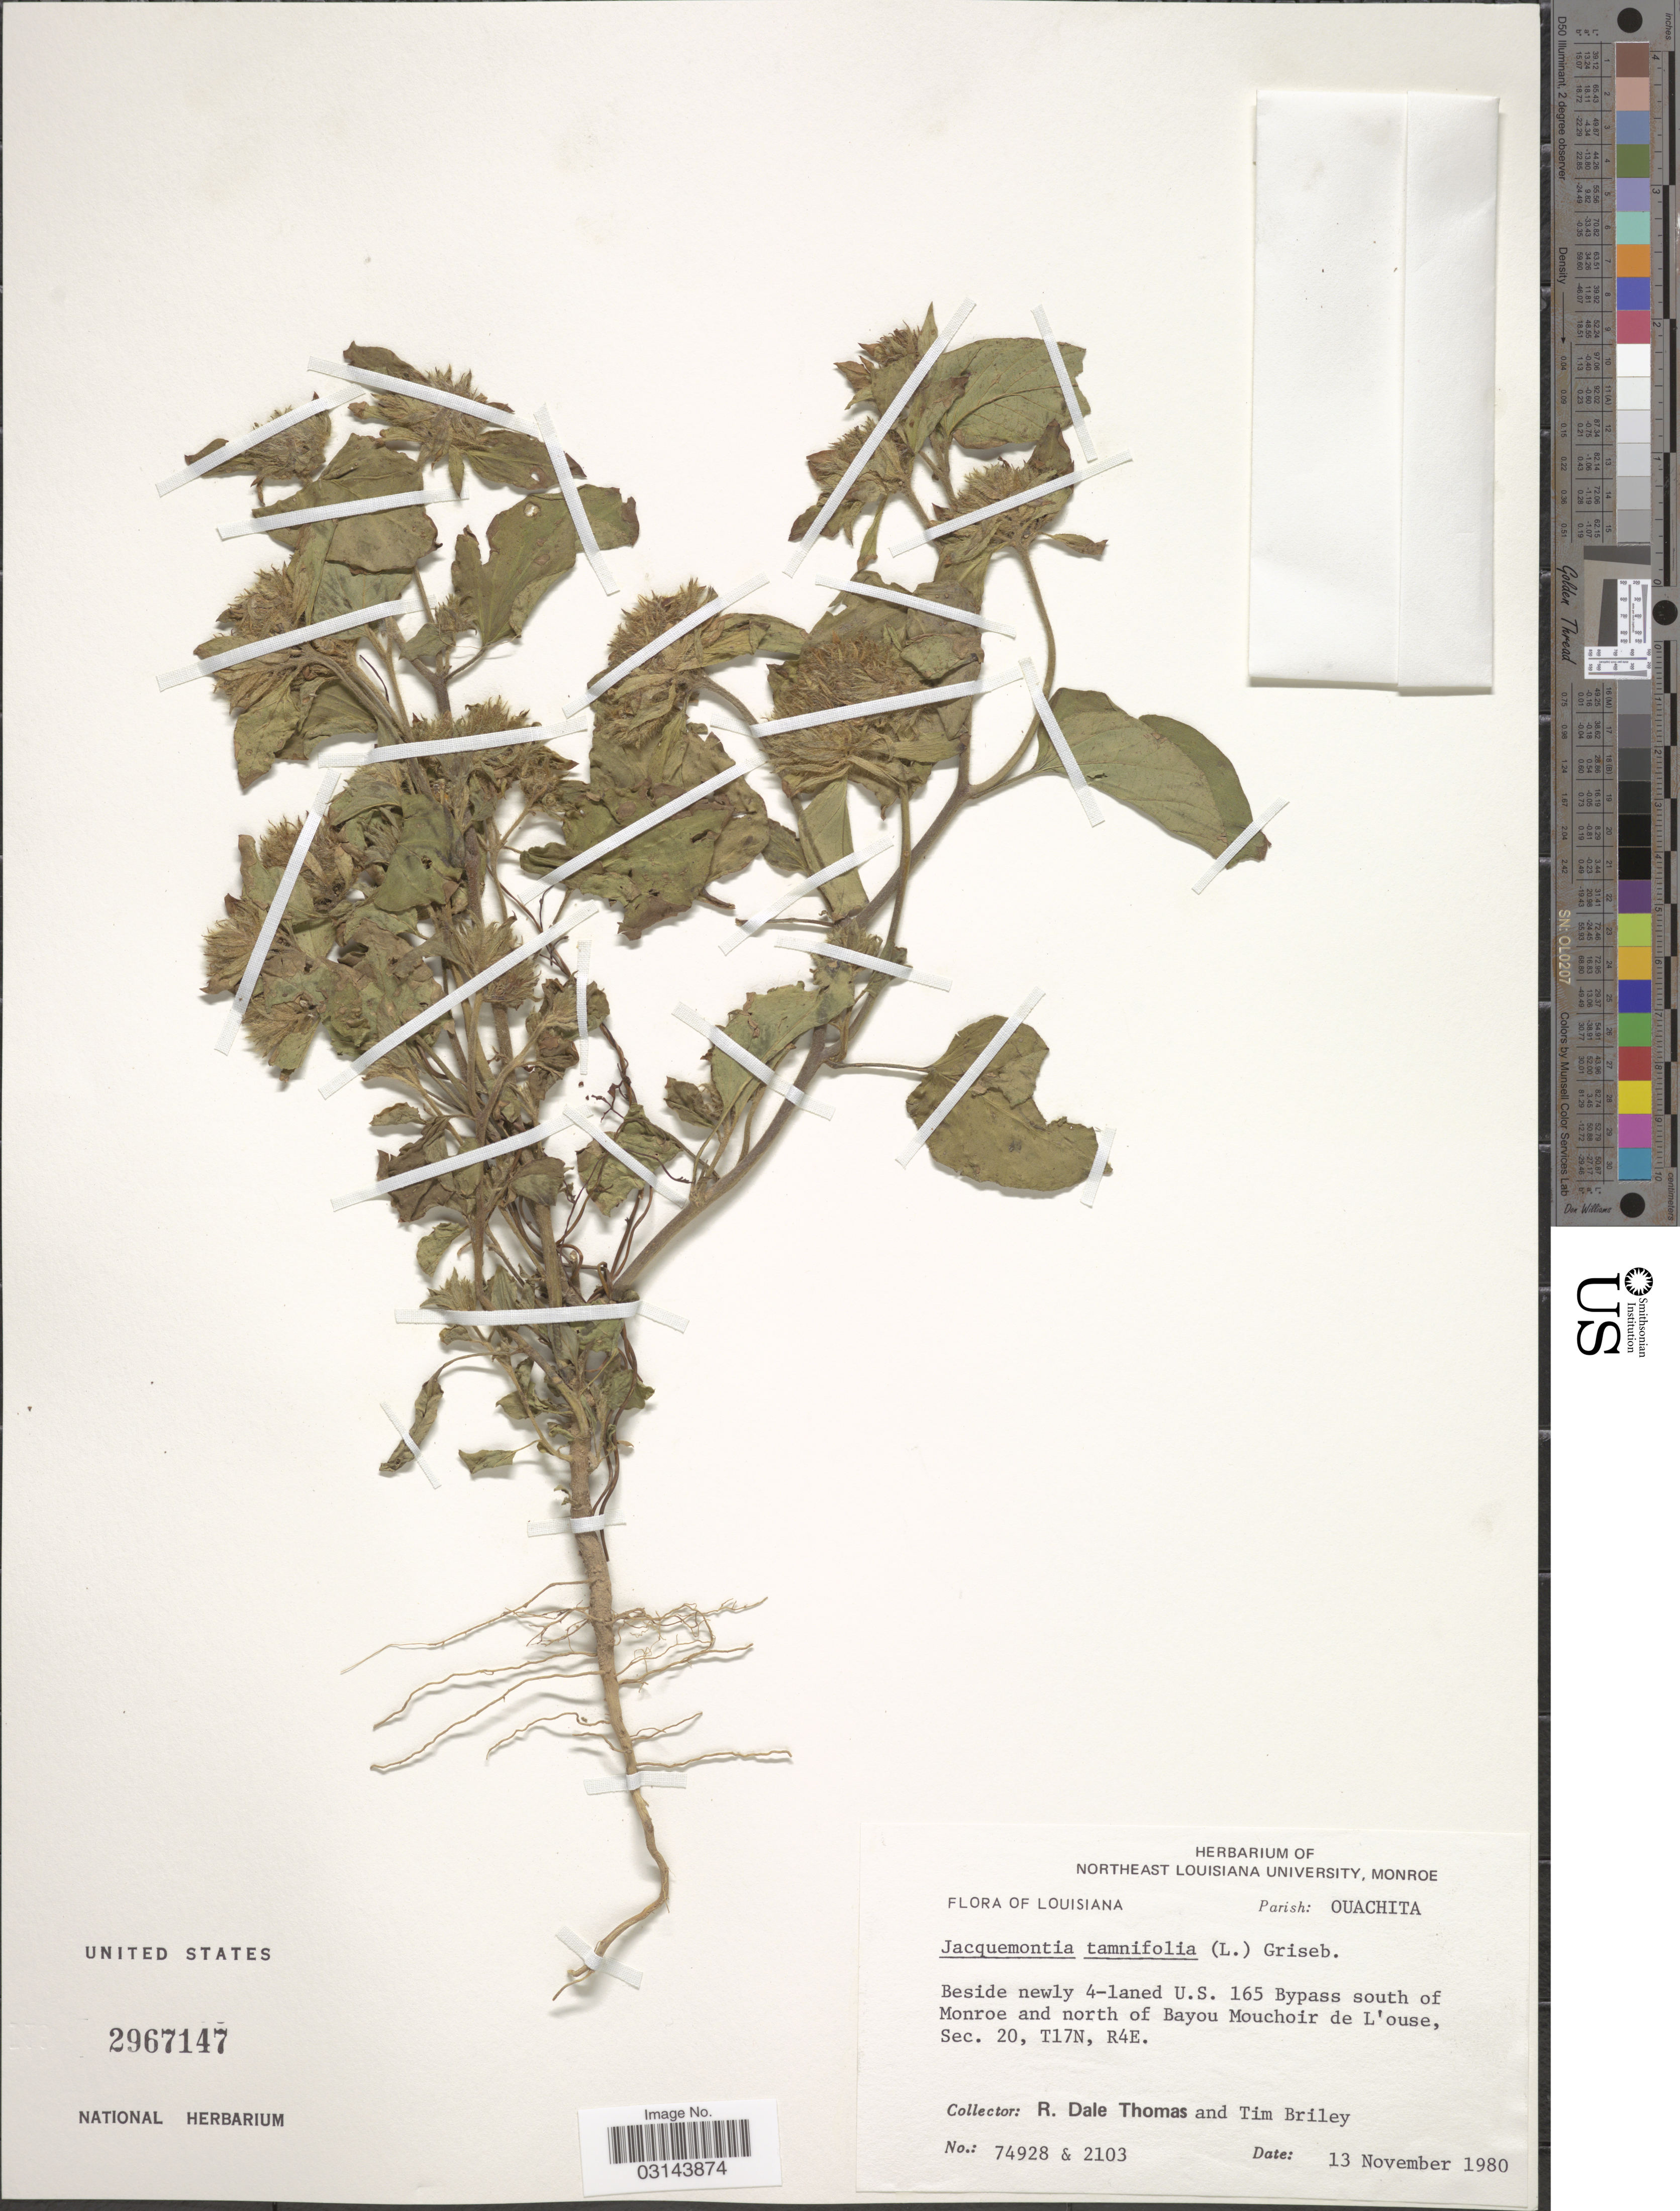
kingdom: Plantae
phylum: Tracheophyta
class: Magnoliopsida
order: Solanales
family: Convolvulaceae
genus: Jacquemontia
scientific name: Jacquemontia tamnifolia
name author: (L.) Griseb.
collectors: R. Thomas & T. Briley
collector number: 74928/2103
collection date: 1980-11-13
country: United States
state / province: Louisiana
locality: Parish: Ouachita. Beside newly 4-laned U. S. 165 Bypass south of Monroe and north of Bayou Mouchoir de L'ouse, Sec. 20, T17N, R4E.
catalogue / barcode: US 2967147